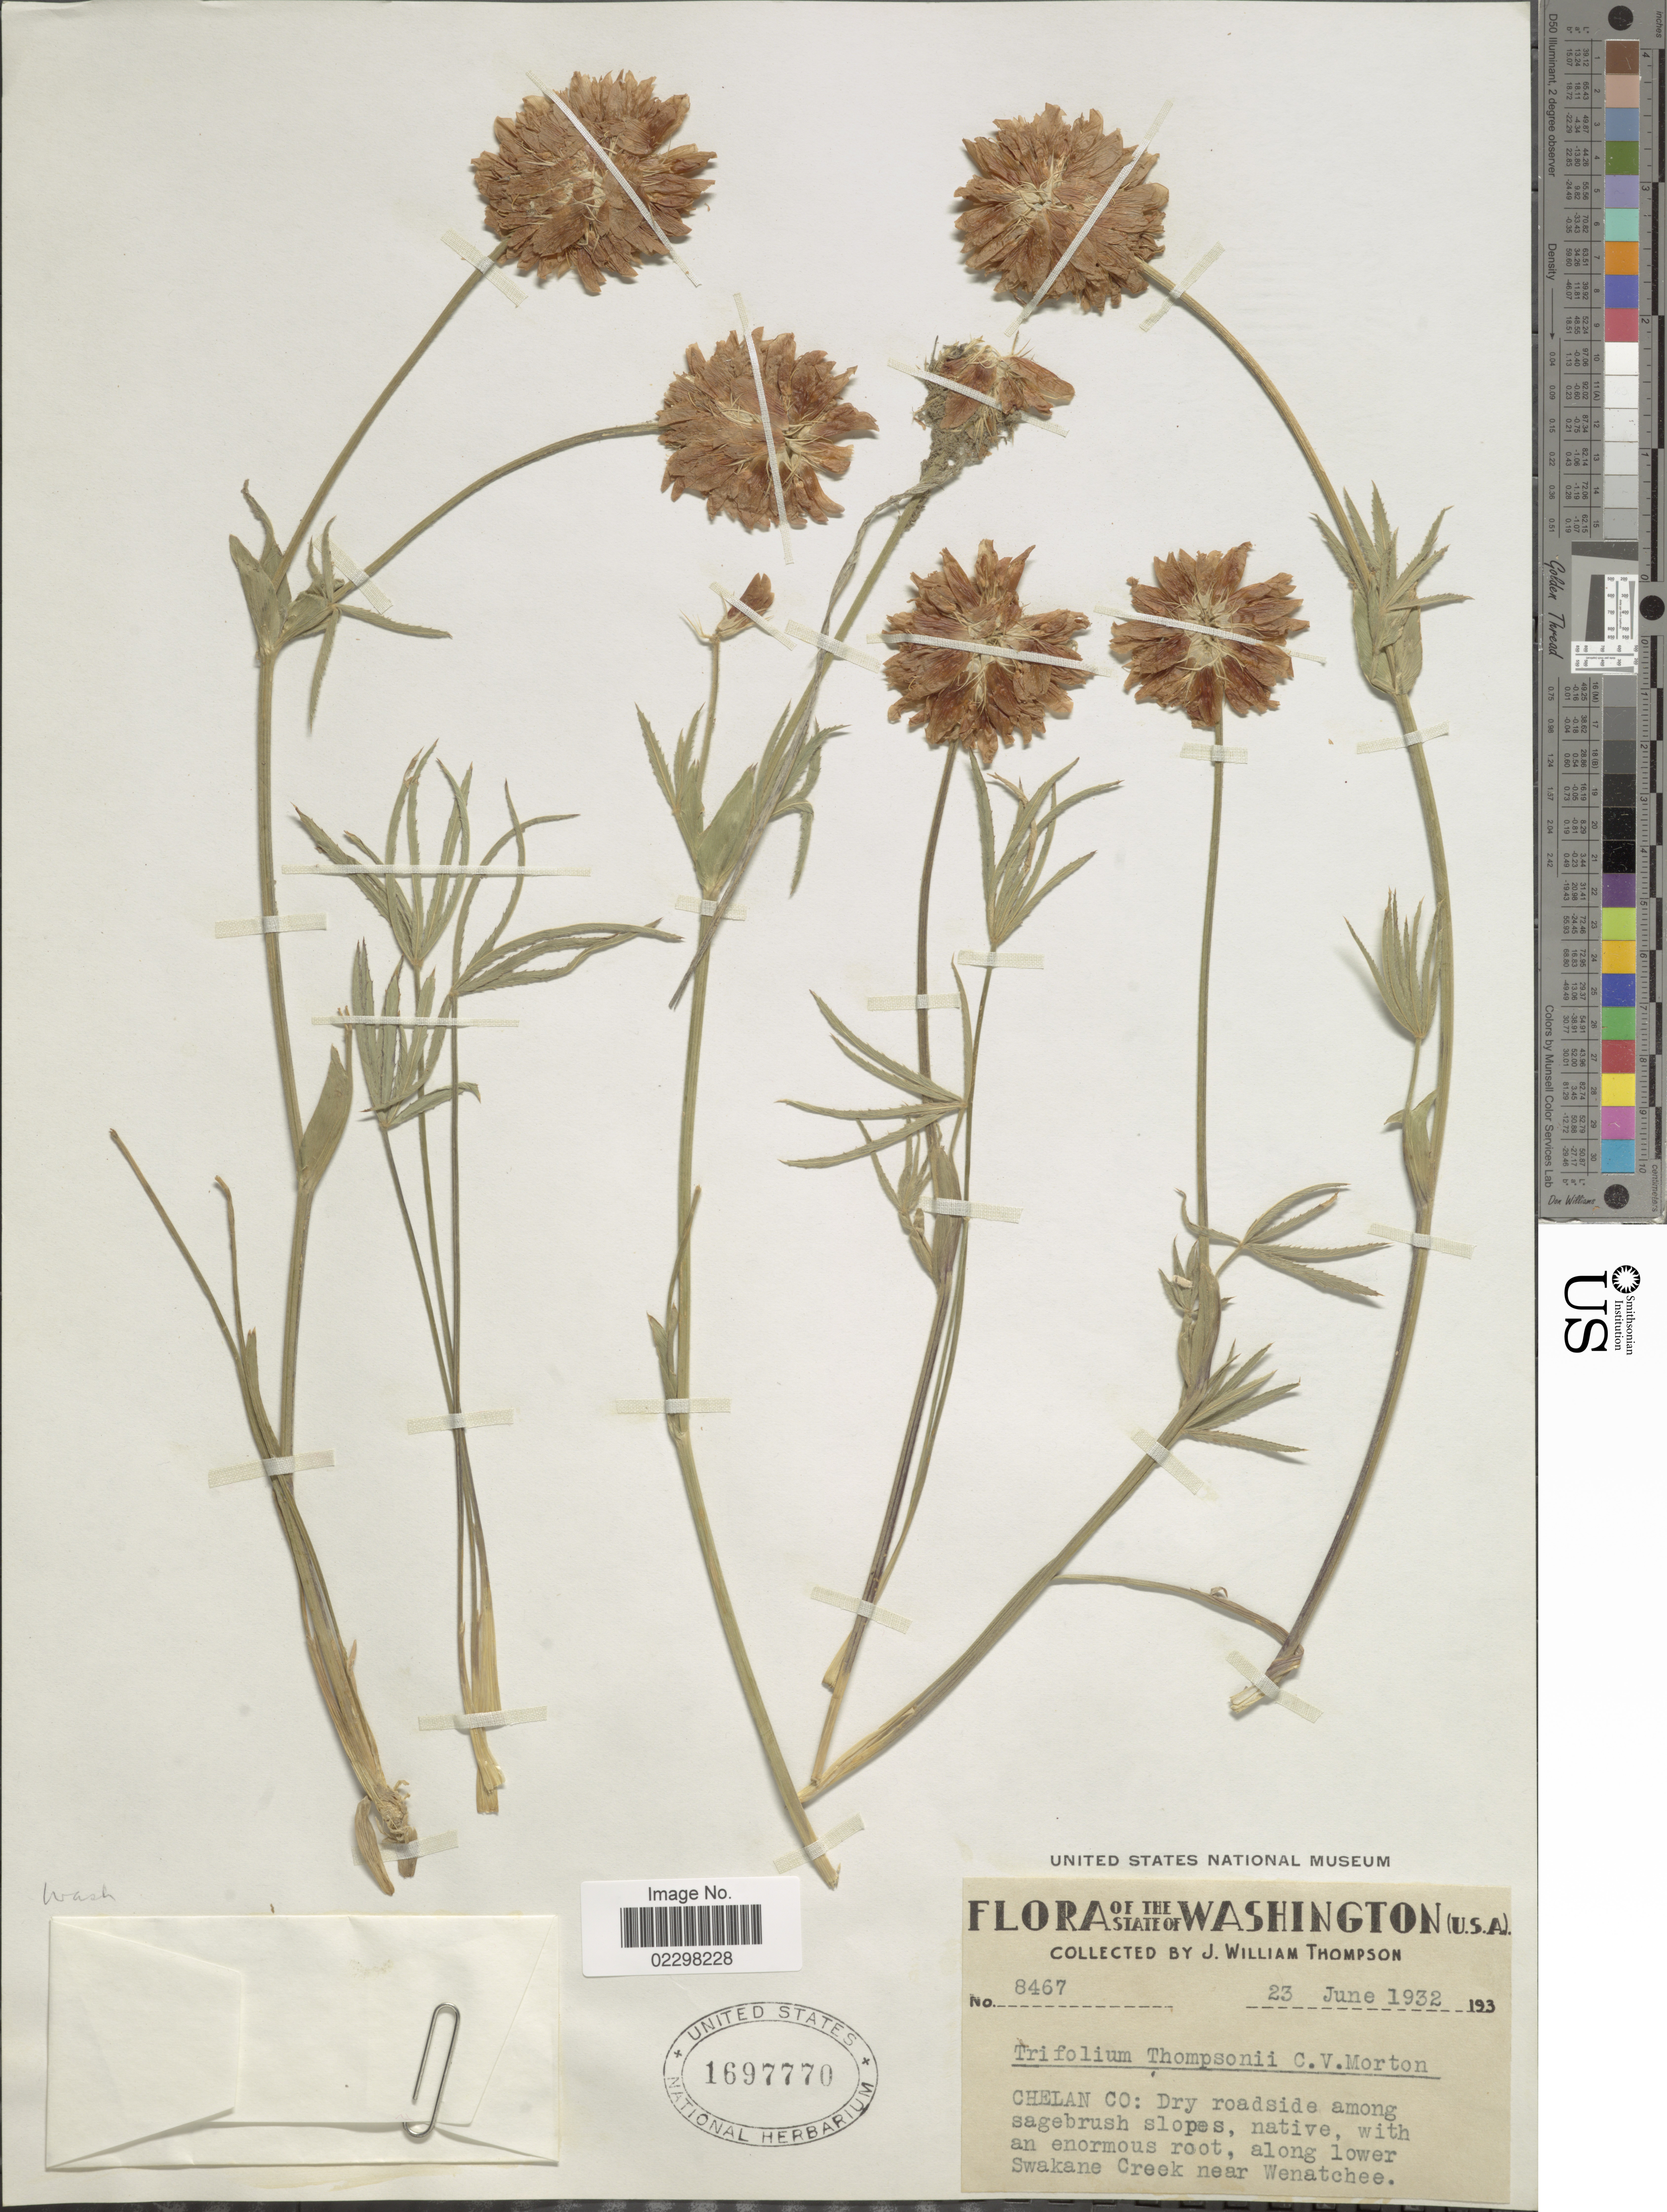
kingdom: Plantae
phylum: Tracheophyta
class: Magnoliopsida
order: Fabales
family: Fabaceae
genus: Trifolium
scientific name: Trifolium thompsoni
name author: C.V. Morton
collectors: J. W. Thompson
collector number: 8467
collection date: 1932-06-23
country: United States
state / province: Washington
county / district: Chelan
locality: Chelan Co.: dry roadside among sagebrush slopes, native, along lower Swakane Creek near Wenatchee.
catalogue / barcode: US 1697770